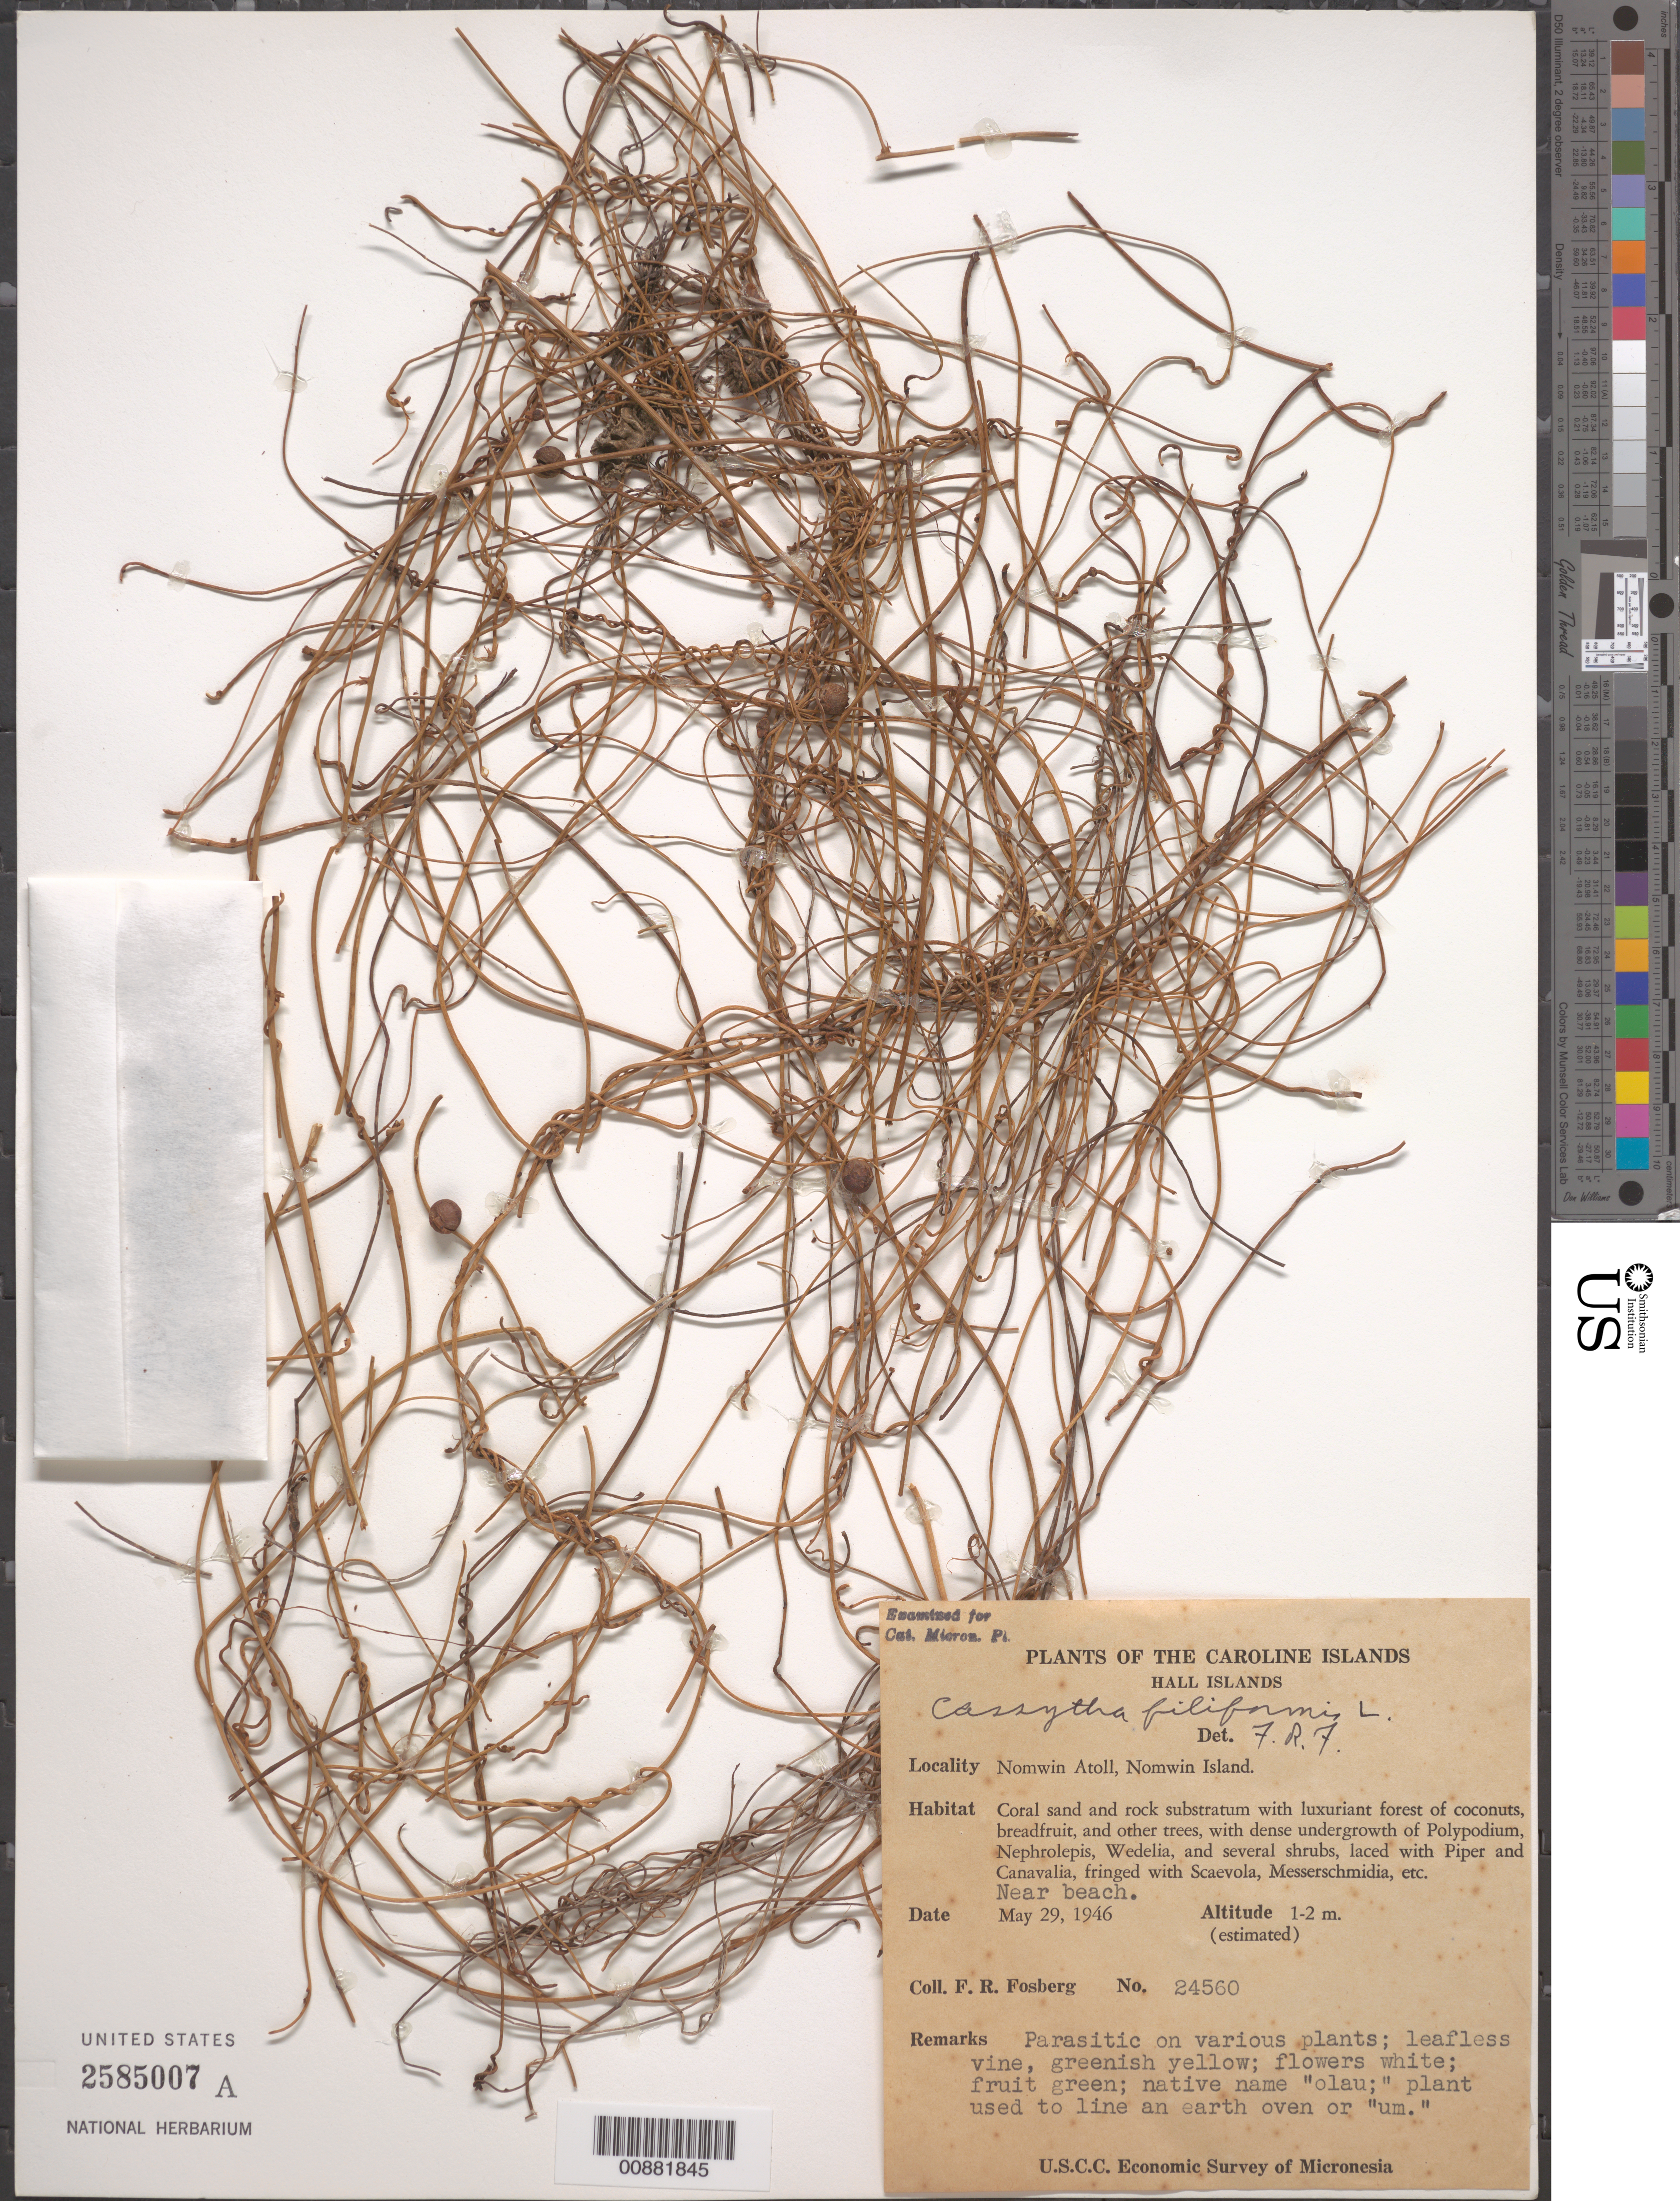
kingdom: Plantae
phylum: Tracheophyta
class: Magnoliopsida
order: Laurales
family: Lauraceae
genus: Cassytha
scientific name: Cassytha filiformis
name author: L.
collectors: F. R. Fosberg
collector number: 24560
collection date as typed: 29 May 1946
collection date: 1946-05-29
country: Micronesia, Federated States of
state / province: Truk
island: Nomwin Atoll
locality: Nomwin Atoll, Nomwin Islet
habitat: coral sand/ rock substratum w coconut, breadfruit, & trees & shrubs-peper, Canavalia, Scaevola , & Messerschmidia, near beach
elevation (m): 1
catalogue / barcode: US 258007